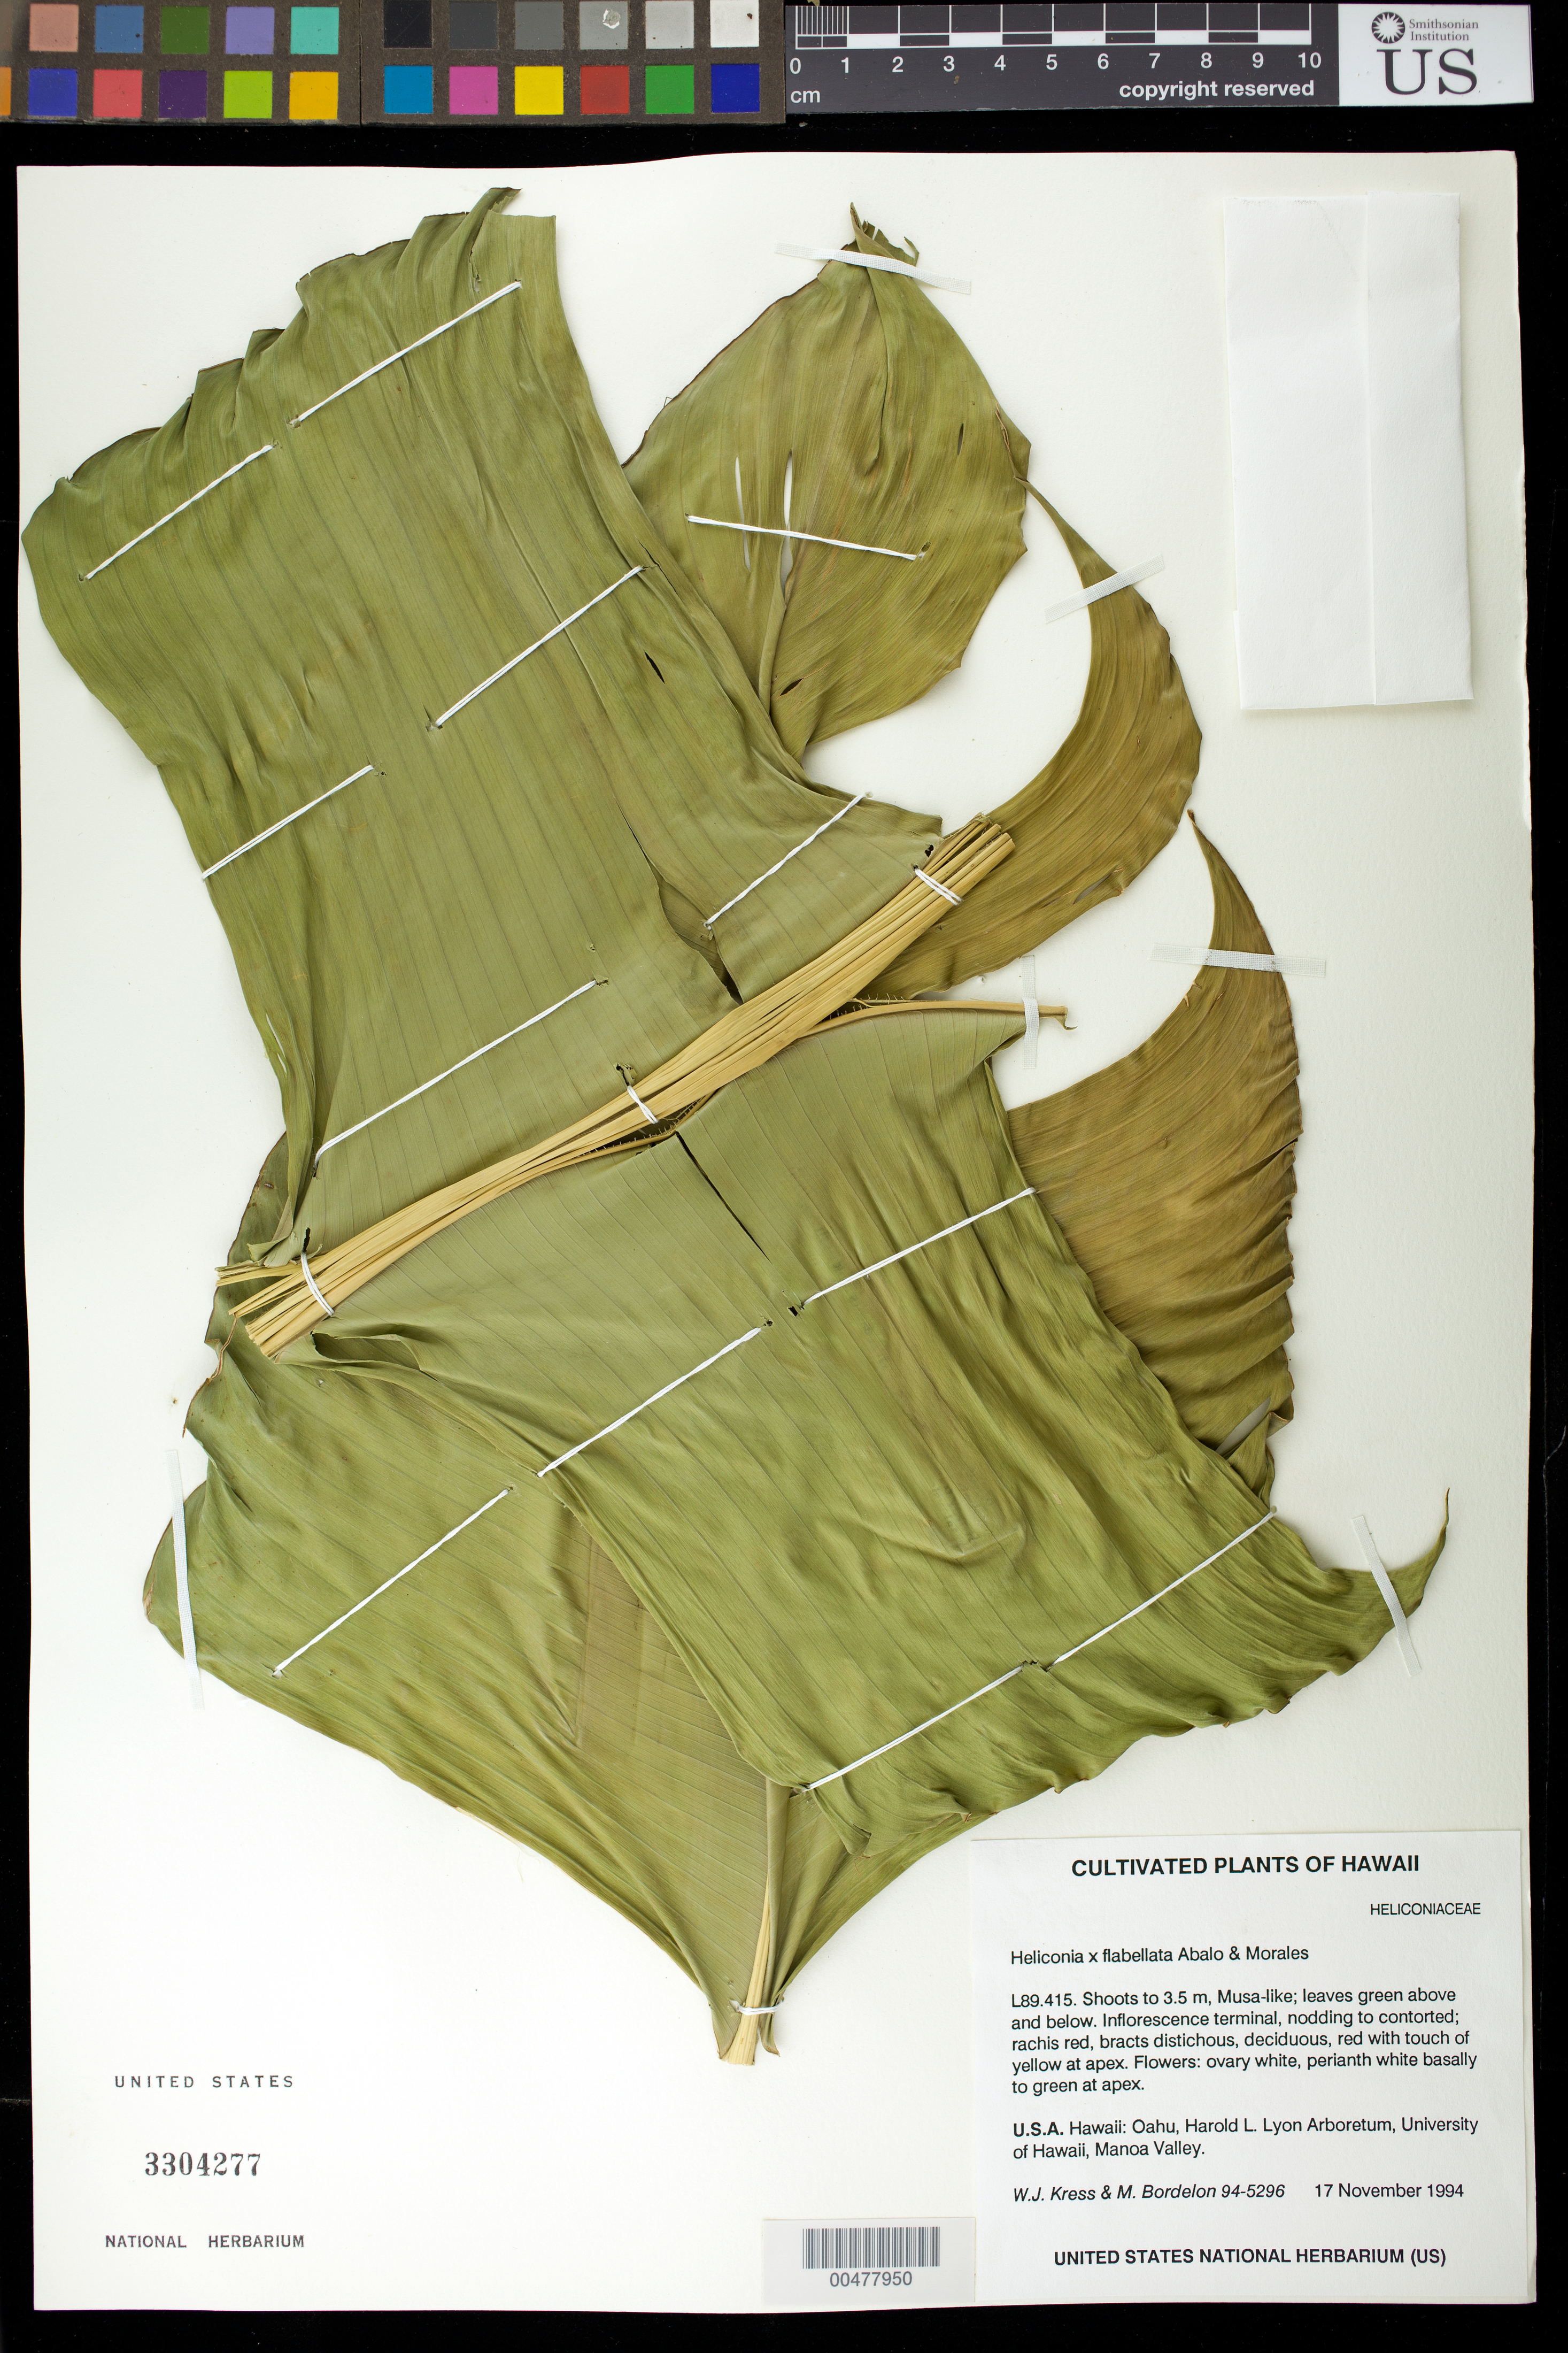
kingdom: Plantae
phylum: Tracheophyta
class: Liliopsida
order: Zingiberales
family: Heliconiaceae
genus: Heliconia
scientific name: Heliconia x flabellata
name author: Abalo & G. Morales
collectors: W. J. Kress & M. Bordelon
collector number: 94-5296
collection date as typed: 17 Nov 1994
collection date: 1994-11-17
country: United States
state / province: Hawaii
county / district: Honolulu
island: Oahu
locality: Harold L. Lyon Arboretum, University of Hawaii, Manoa Valley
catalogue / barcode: US 3304277